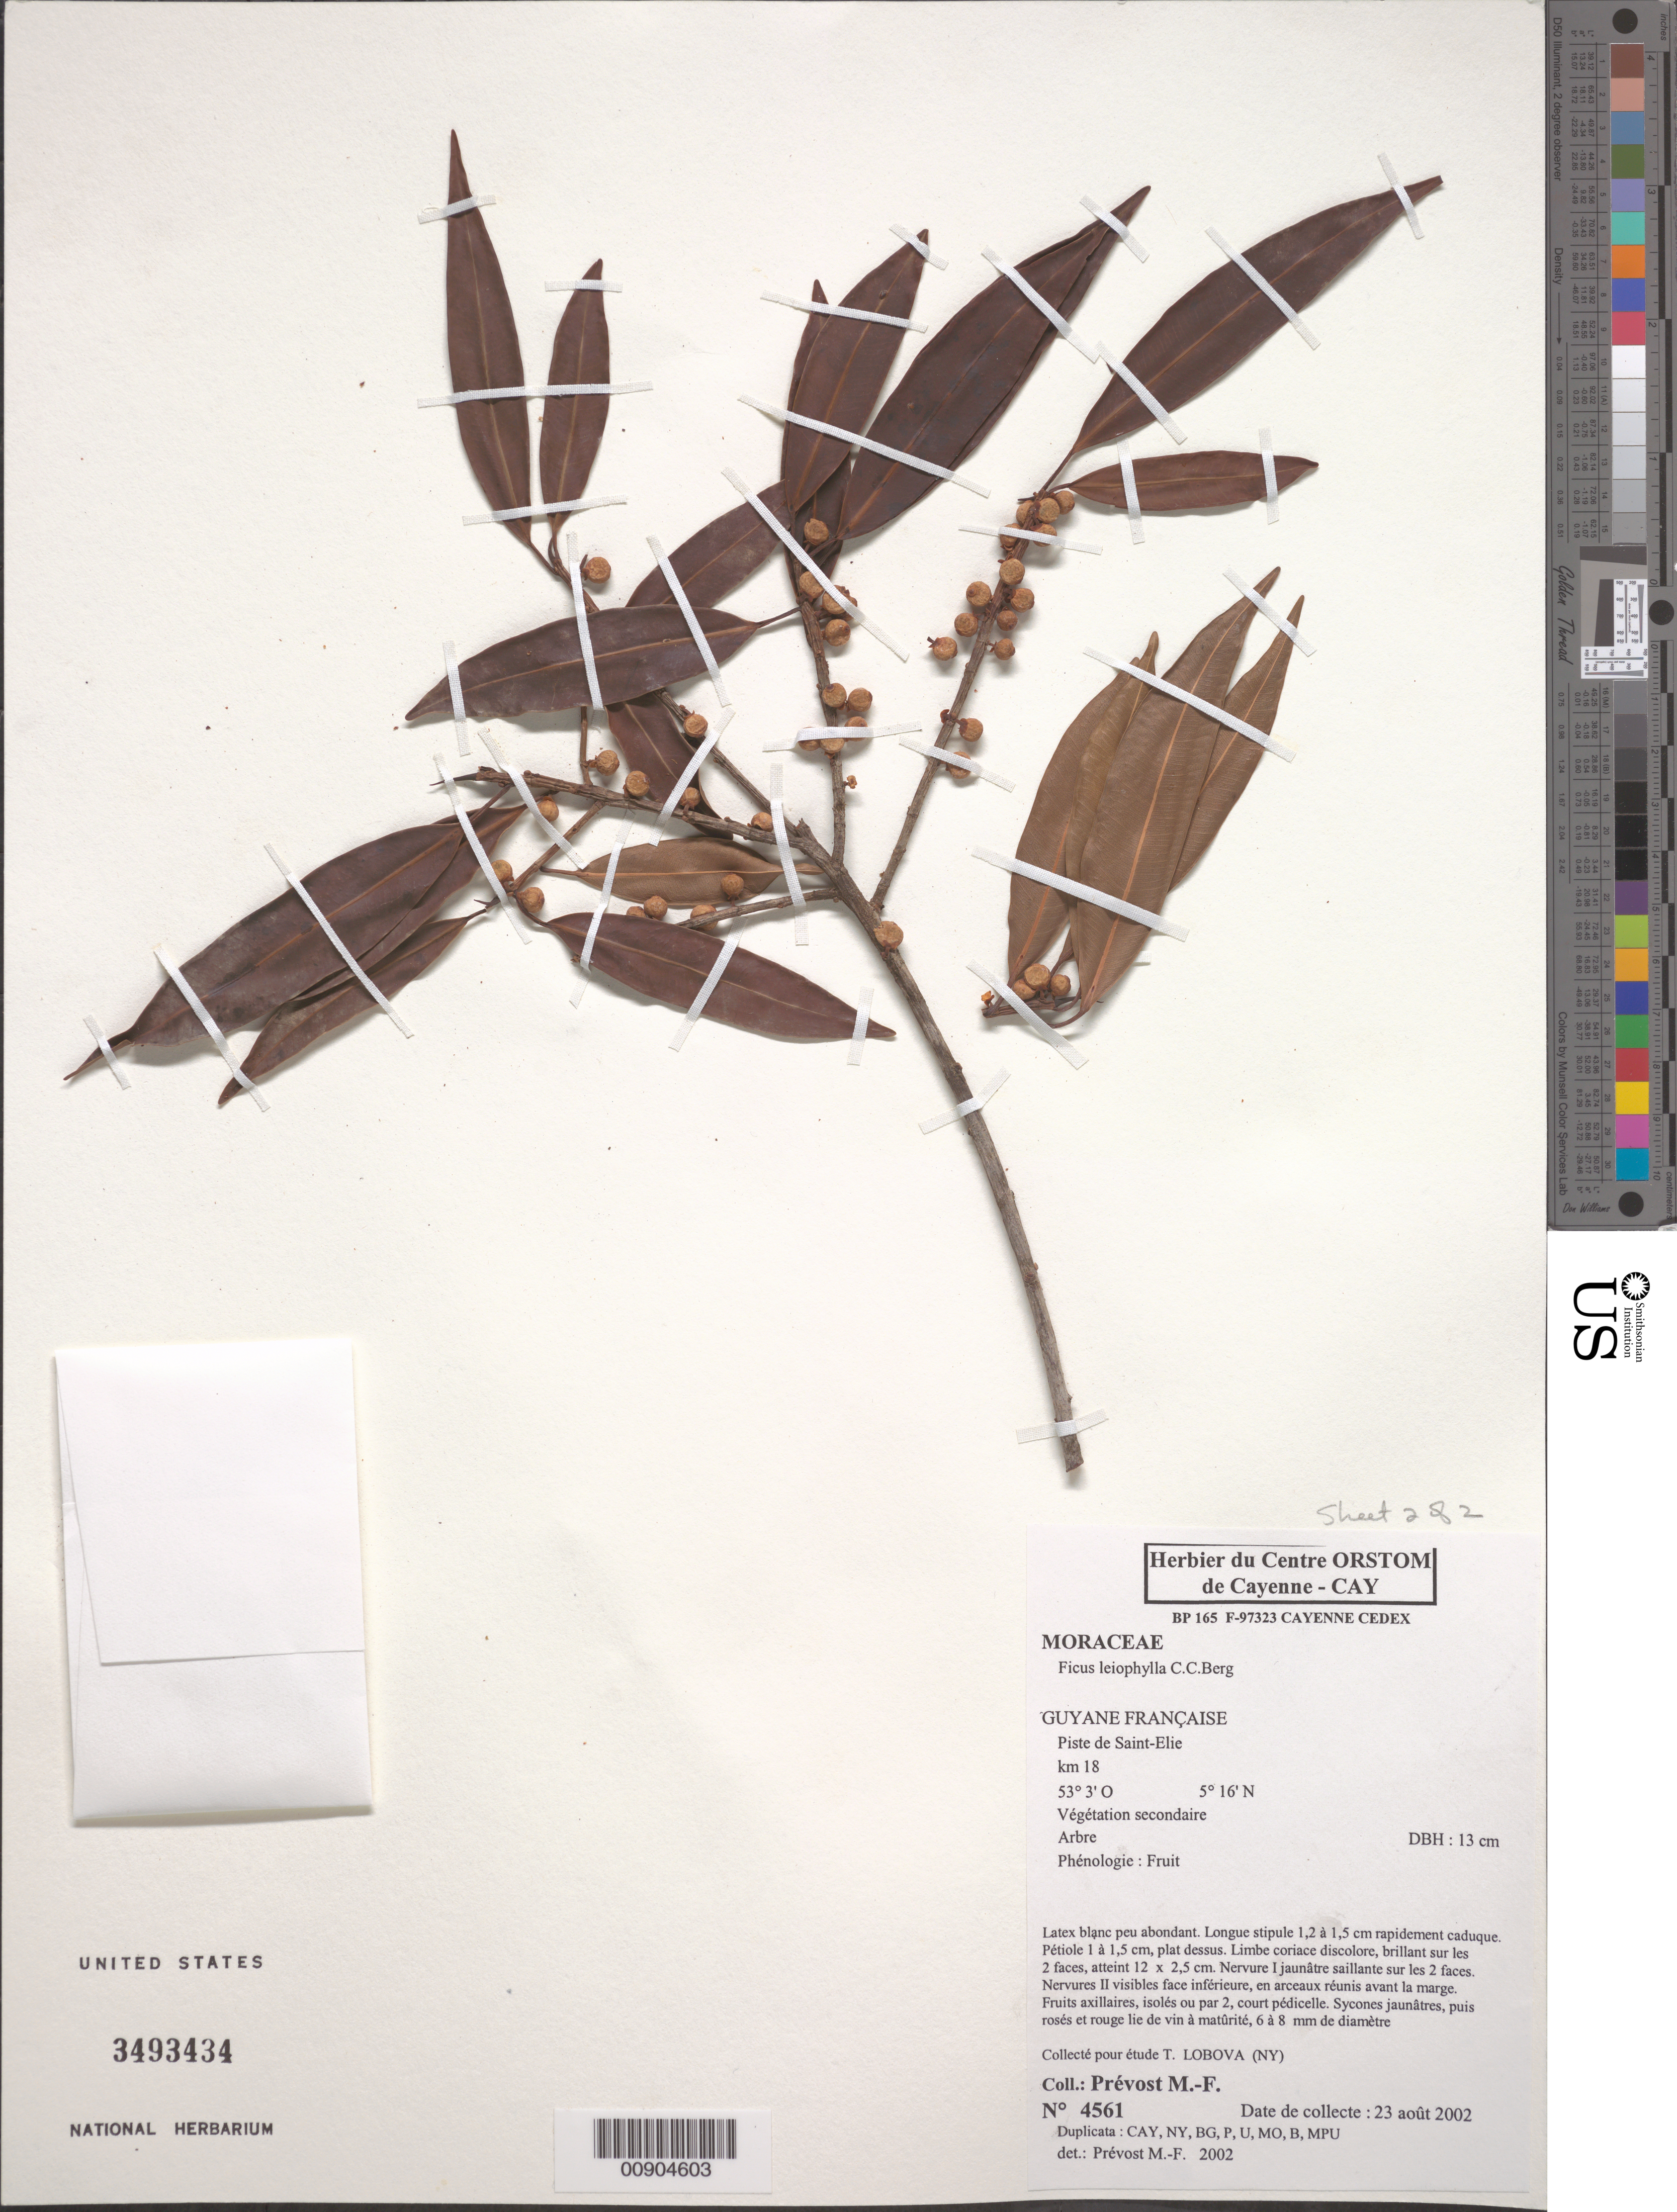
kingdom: Plantae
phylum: Tracheophyta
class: Magnoliopsida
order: Rosales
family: Moraceae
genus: Ficus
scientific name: Ficus leiophylla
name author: C.C. Berg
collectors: M.-F. Prévost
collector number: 4561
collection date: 2002-08-23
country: French Guiana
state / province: Cayenne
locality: Guyane Française. Piste de Saint-Elie. Km 18.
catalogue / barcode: US 3493434